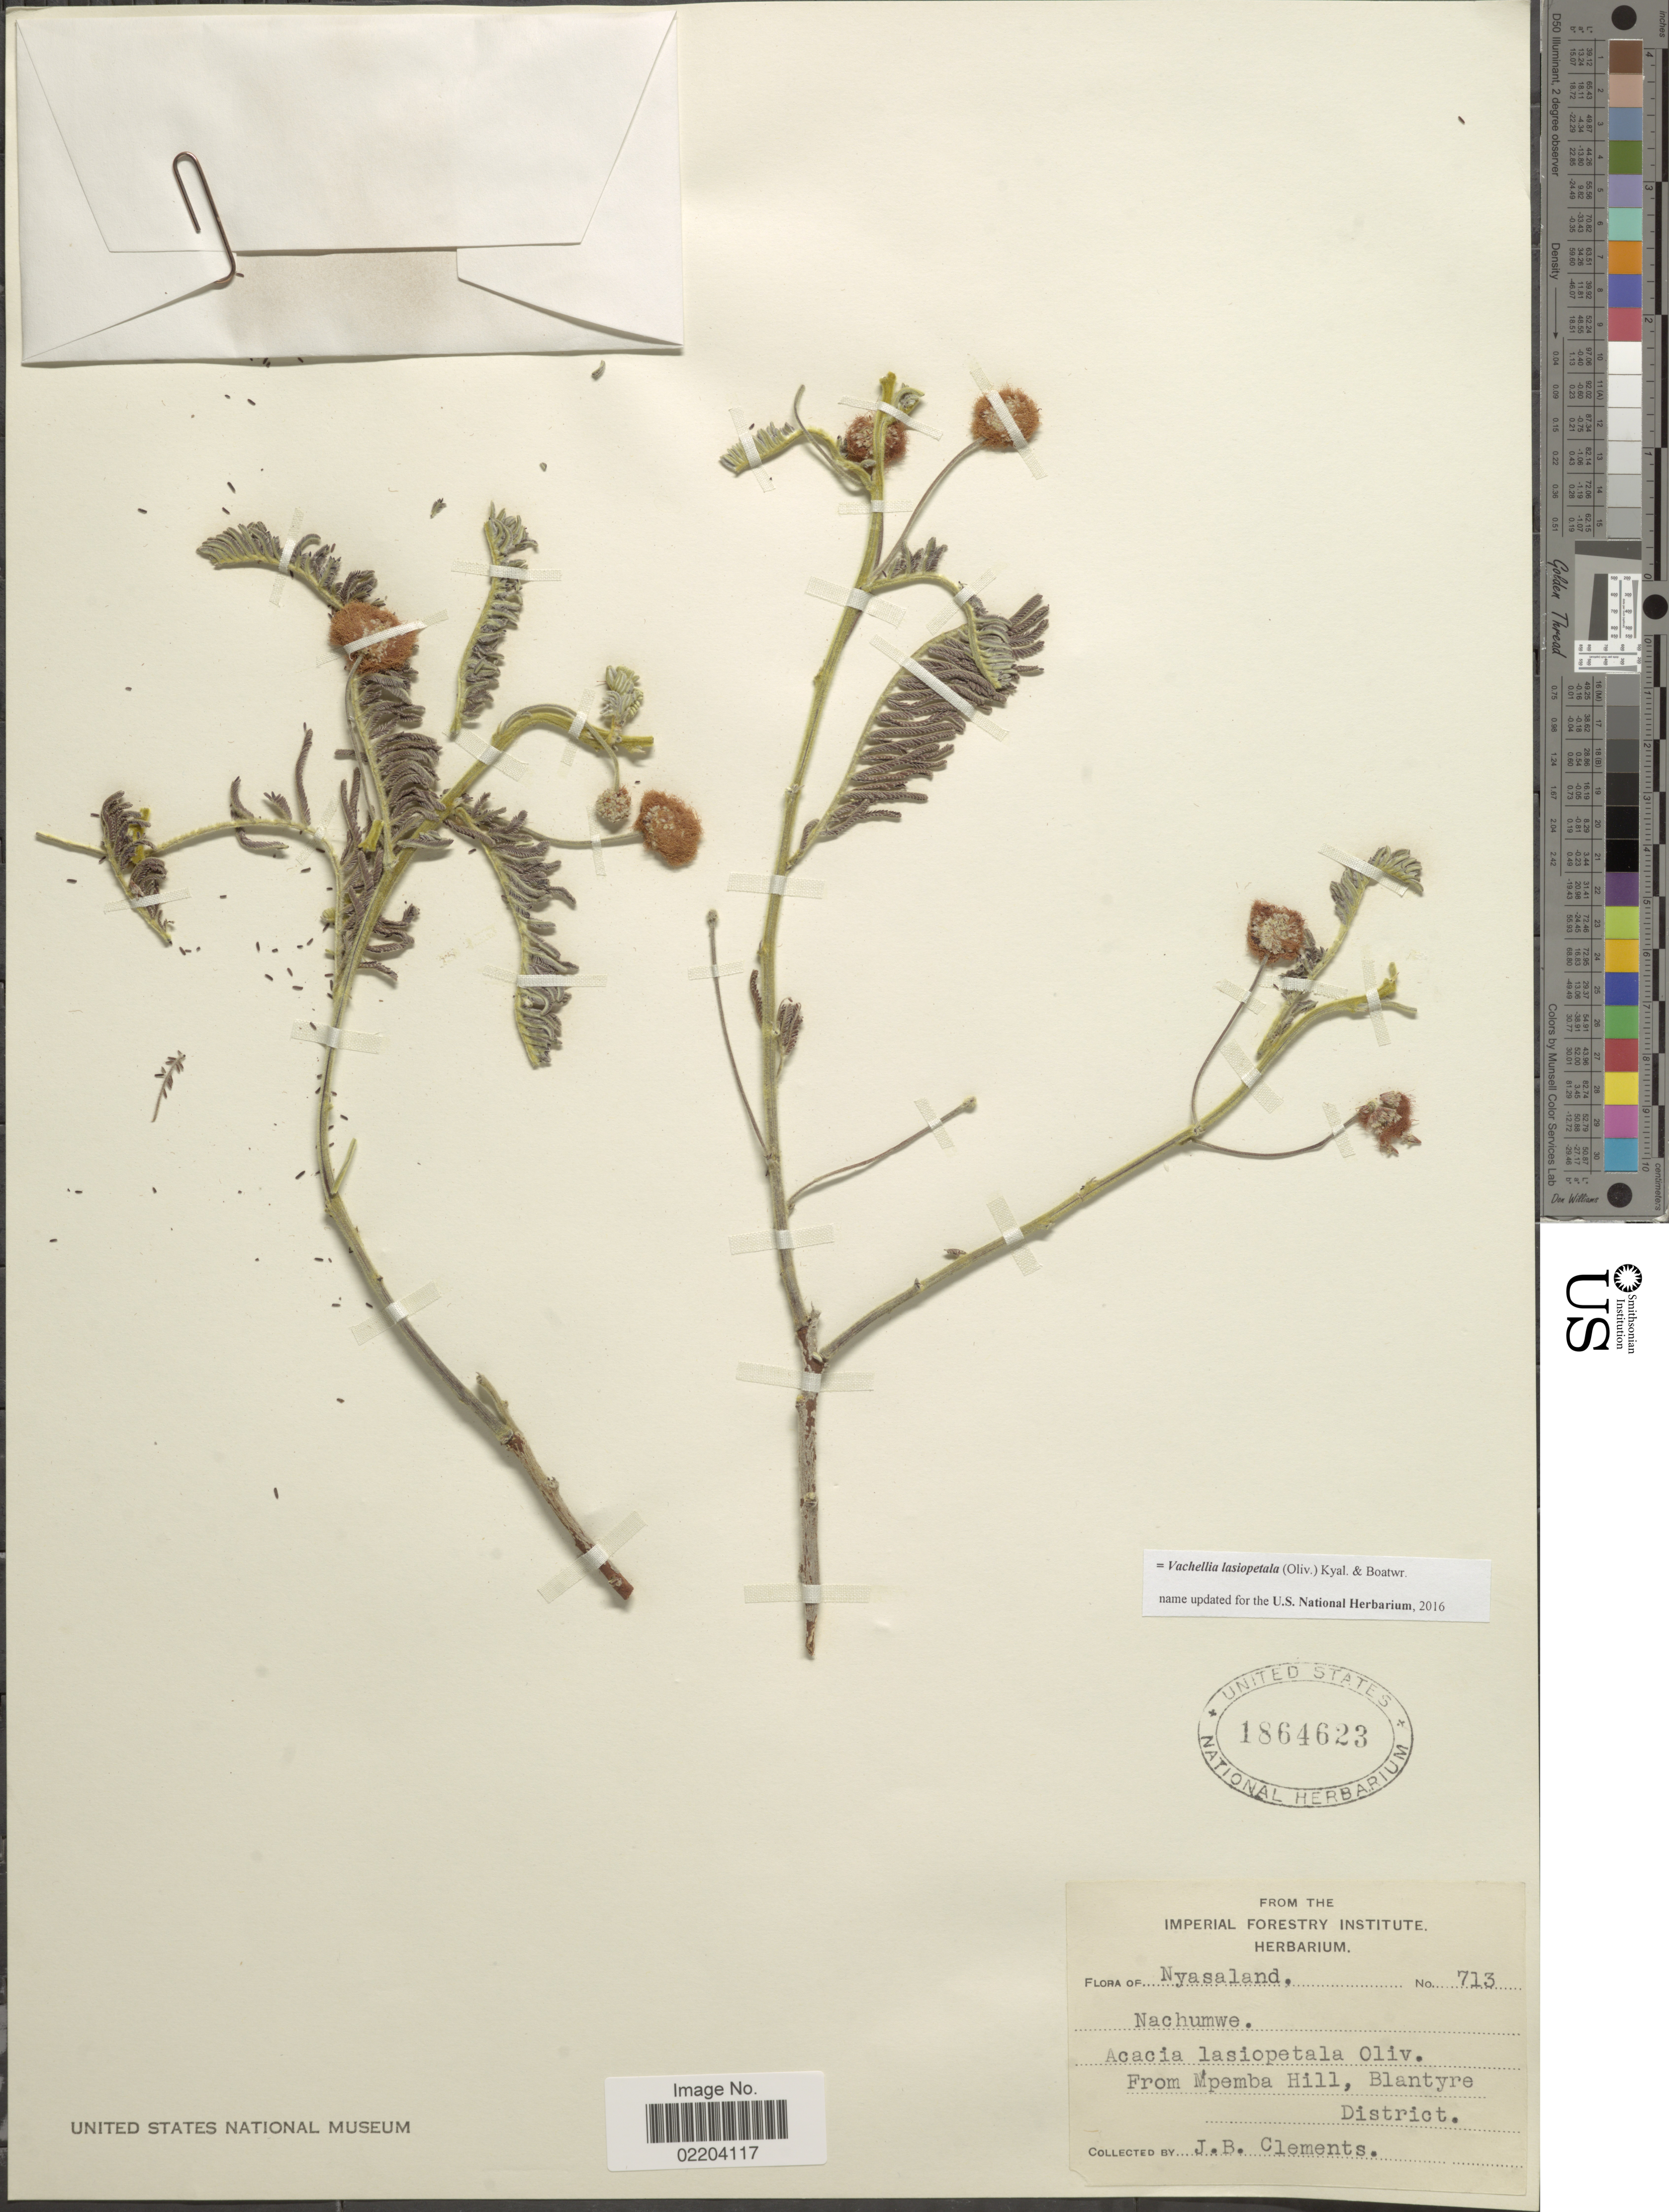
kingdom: Plantae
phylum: Tracheophyta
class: Magnoliopsida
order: Fabales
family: Fabaceae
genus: Vachellia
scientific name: Vachellia lasiopetala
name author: (Oliv.) Kyal. & Boatwr.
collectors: J. Clements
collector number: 713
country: Malawi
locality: From Mpemba Hill, Blantyre District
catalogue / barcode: US 1864623